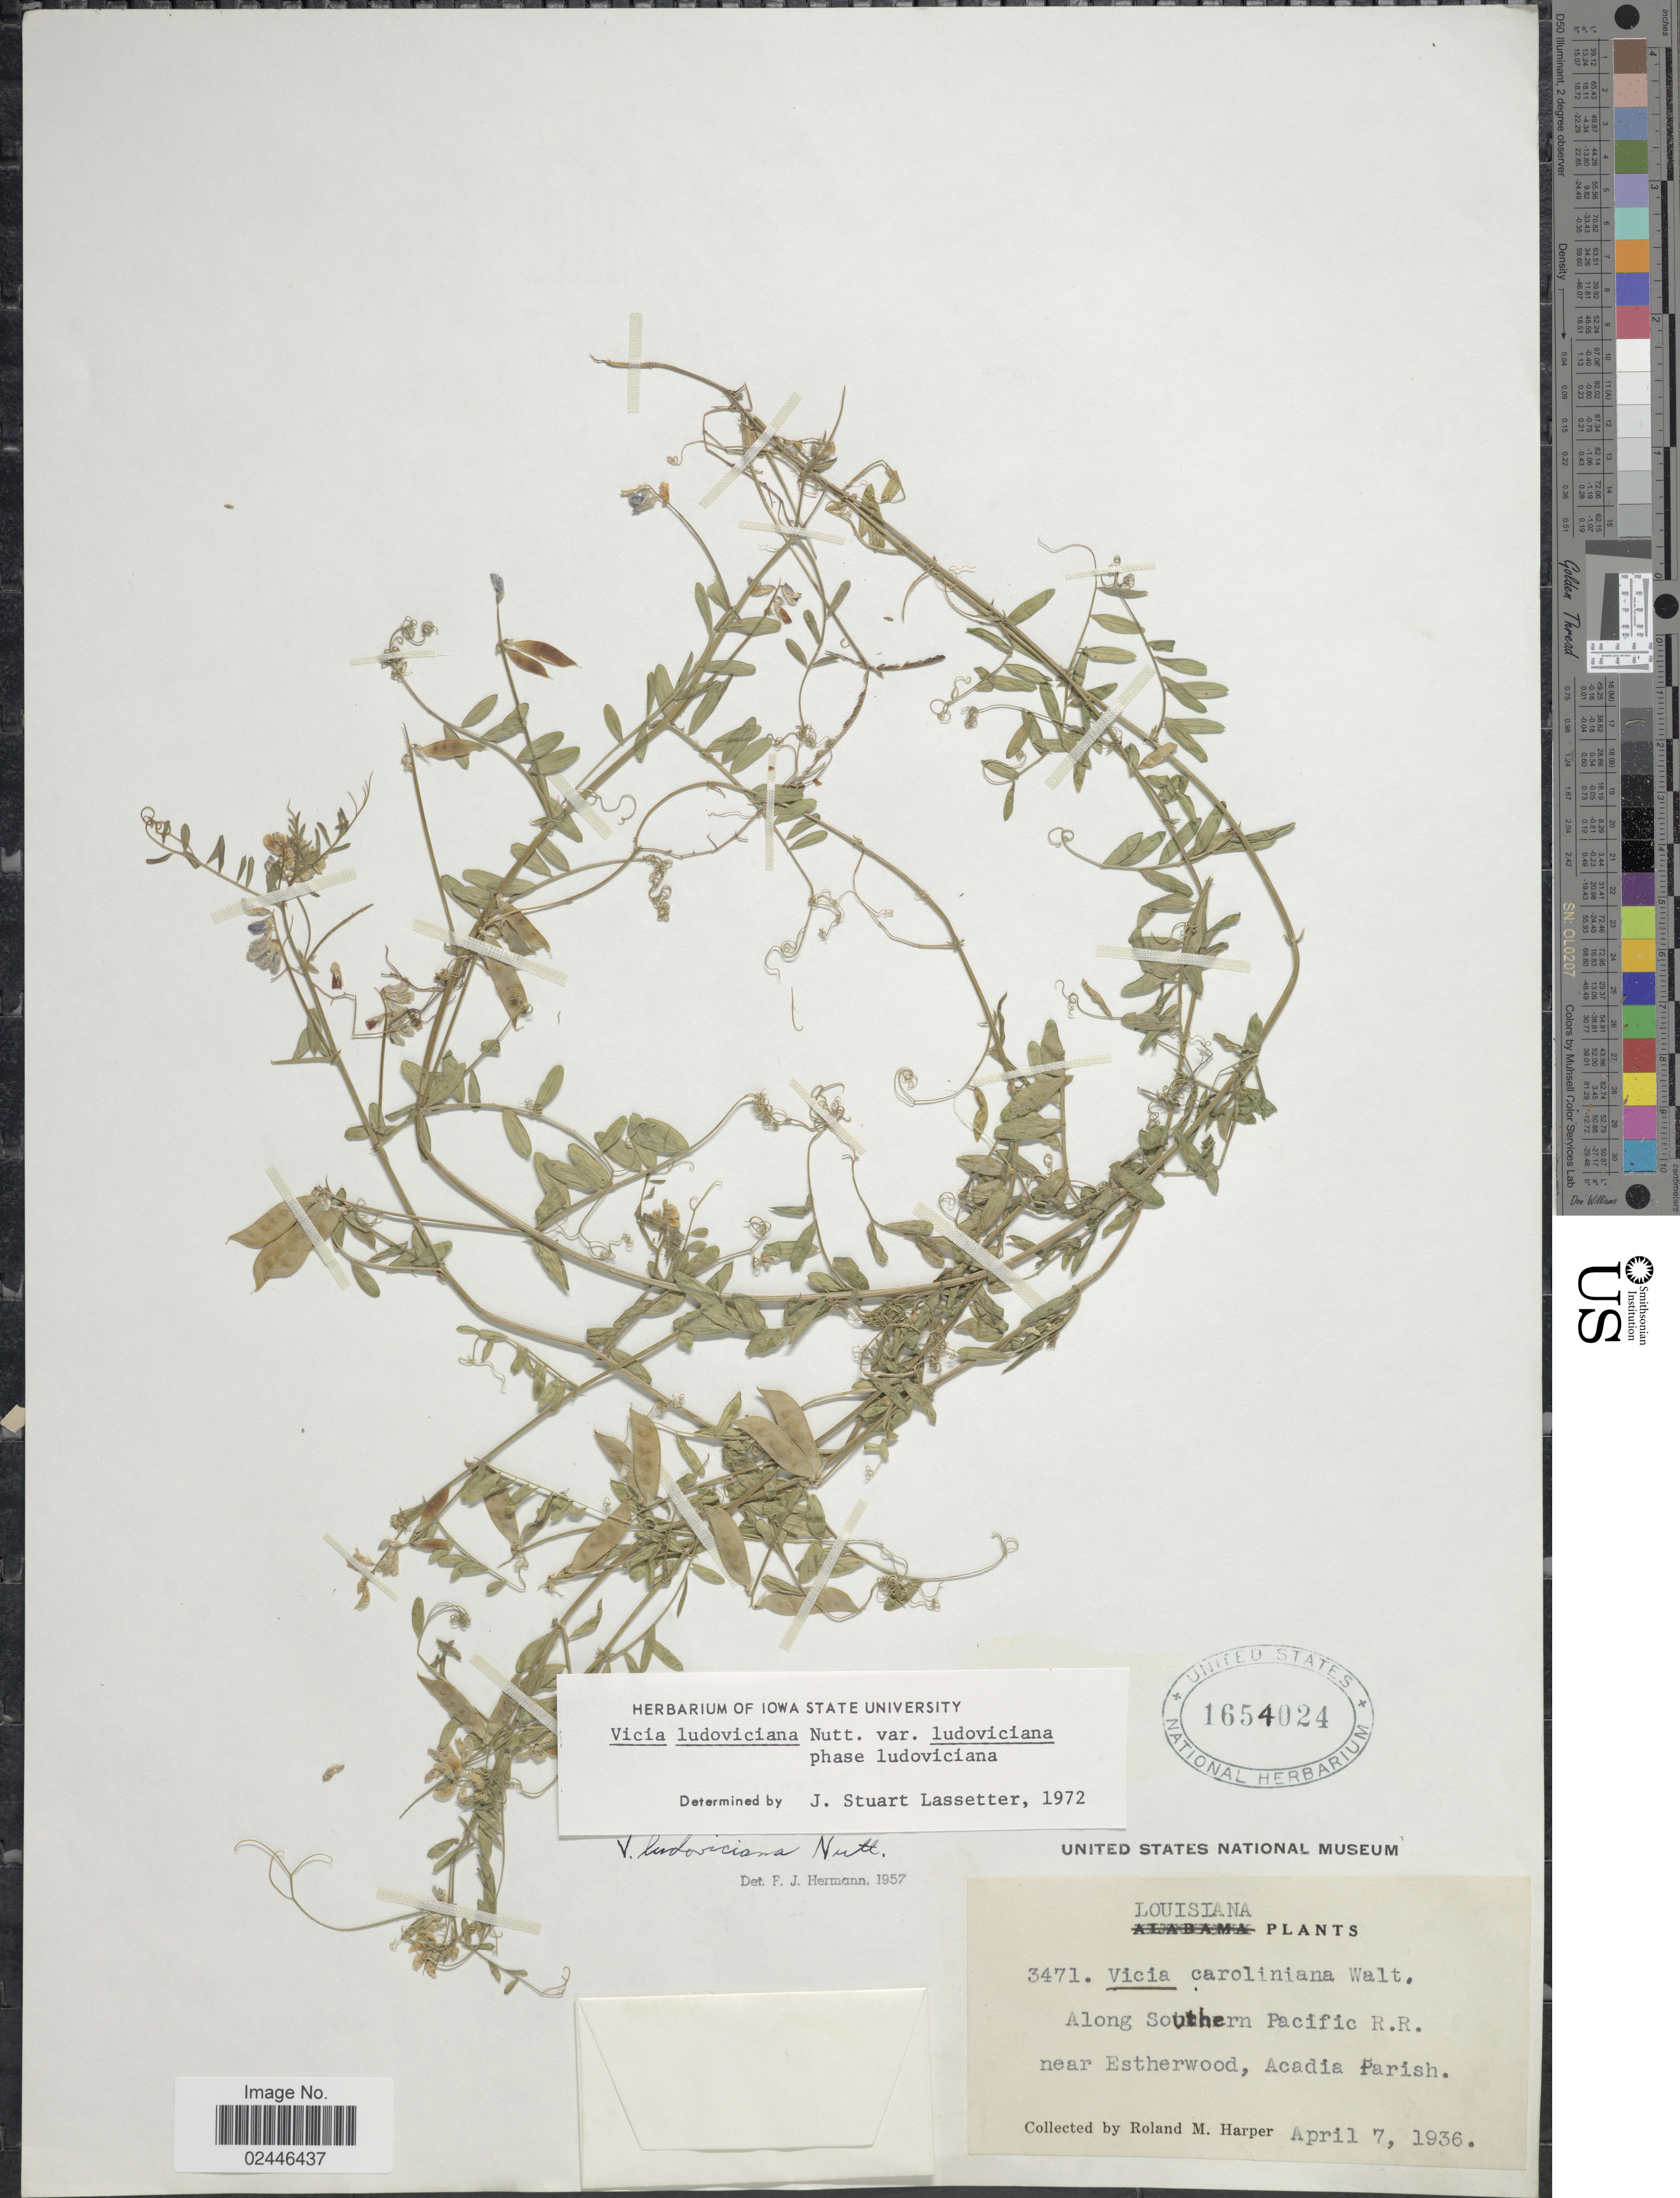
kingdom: Plantae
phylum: Tracheophyta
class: Magnoliopsida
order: Fabales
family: Fabaceae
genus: Vicia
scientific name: Vicia ludoviciana var. ludoviciana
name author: Nutt. ex Torr. & A. Gray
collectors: R. M. Harper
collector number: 3471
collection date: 1936-04-07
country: United States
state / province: Louisiana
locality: Along Southern Pacific R.R. near Estherwood, Acadia Parish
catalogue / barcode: US 1654024